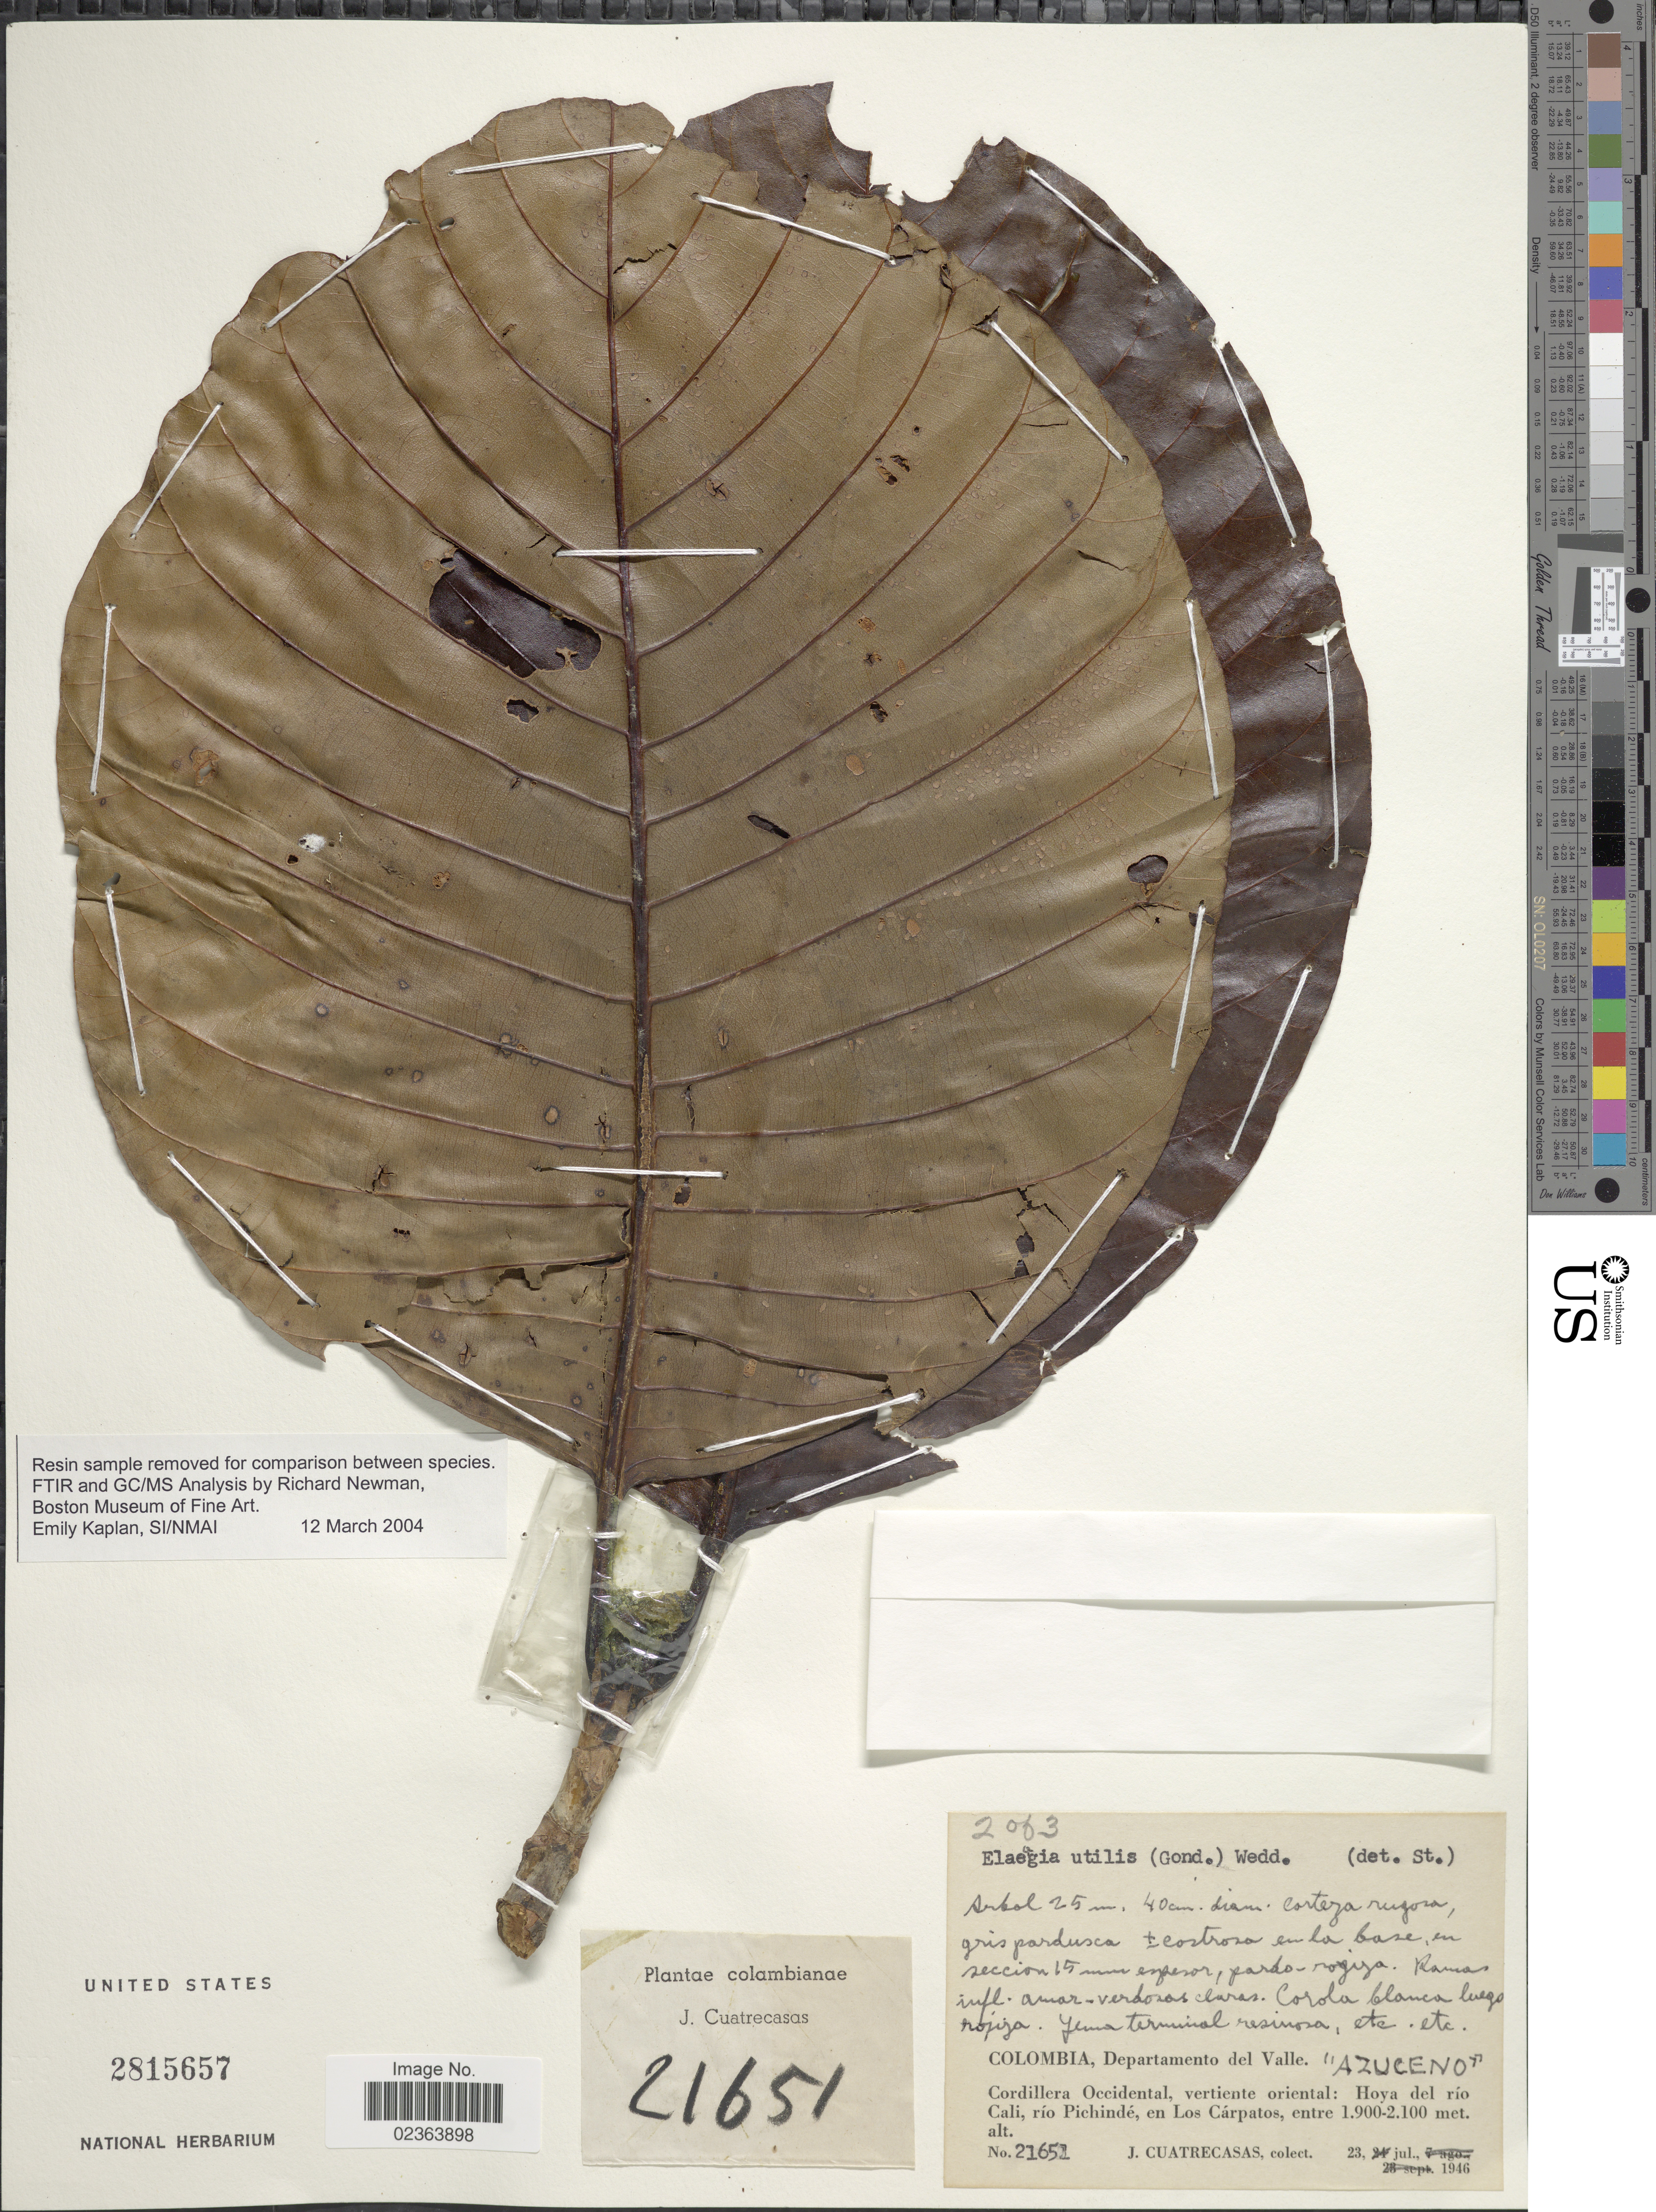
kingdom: Plantae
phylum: Tracheophyta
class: Magnoliopsida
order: Gentianales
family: Rubiaceae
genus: Elaeagia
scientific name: Elaeagia utilis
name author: (Goudot) Wedd.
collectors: J. Cuatrecasas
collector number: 21651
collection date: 1946-07-23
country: Colombia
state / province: Valle del Cauca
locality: Departamento del Valle, Cordillera Occidental, vertiente oriental: Hoya del rio Cali, rio Pichinde, en Los Carpatos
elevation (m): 1900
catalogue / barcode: US 2815657